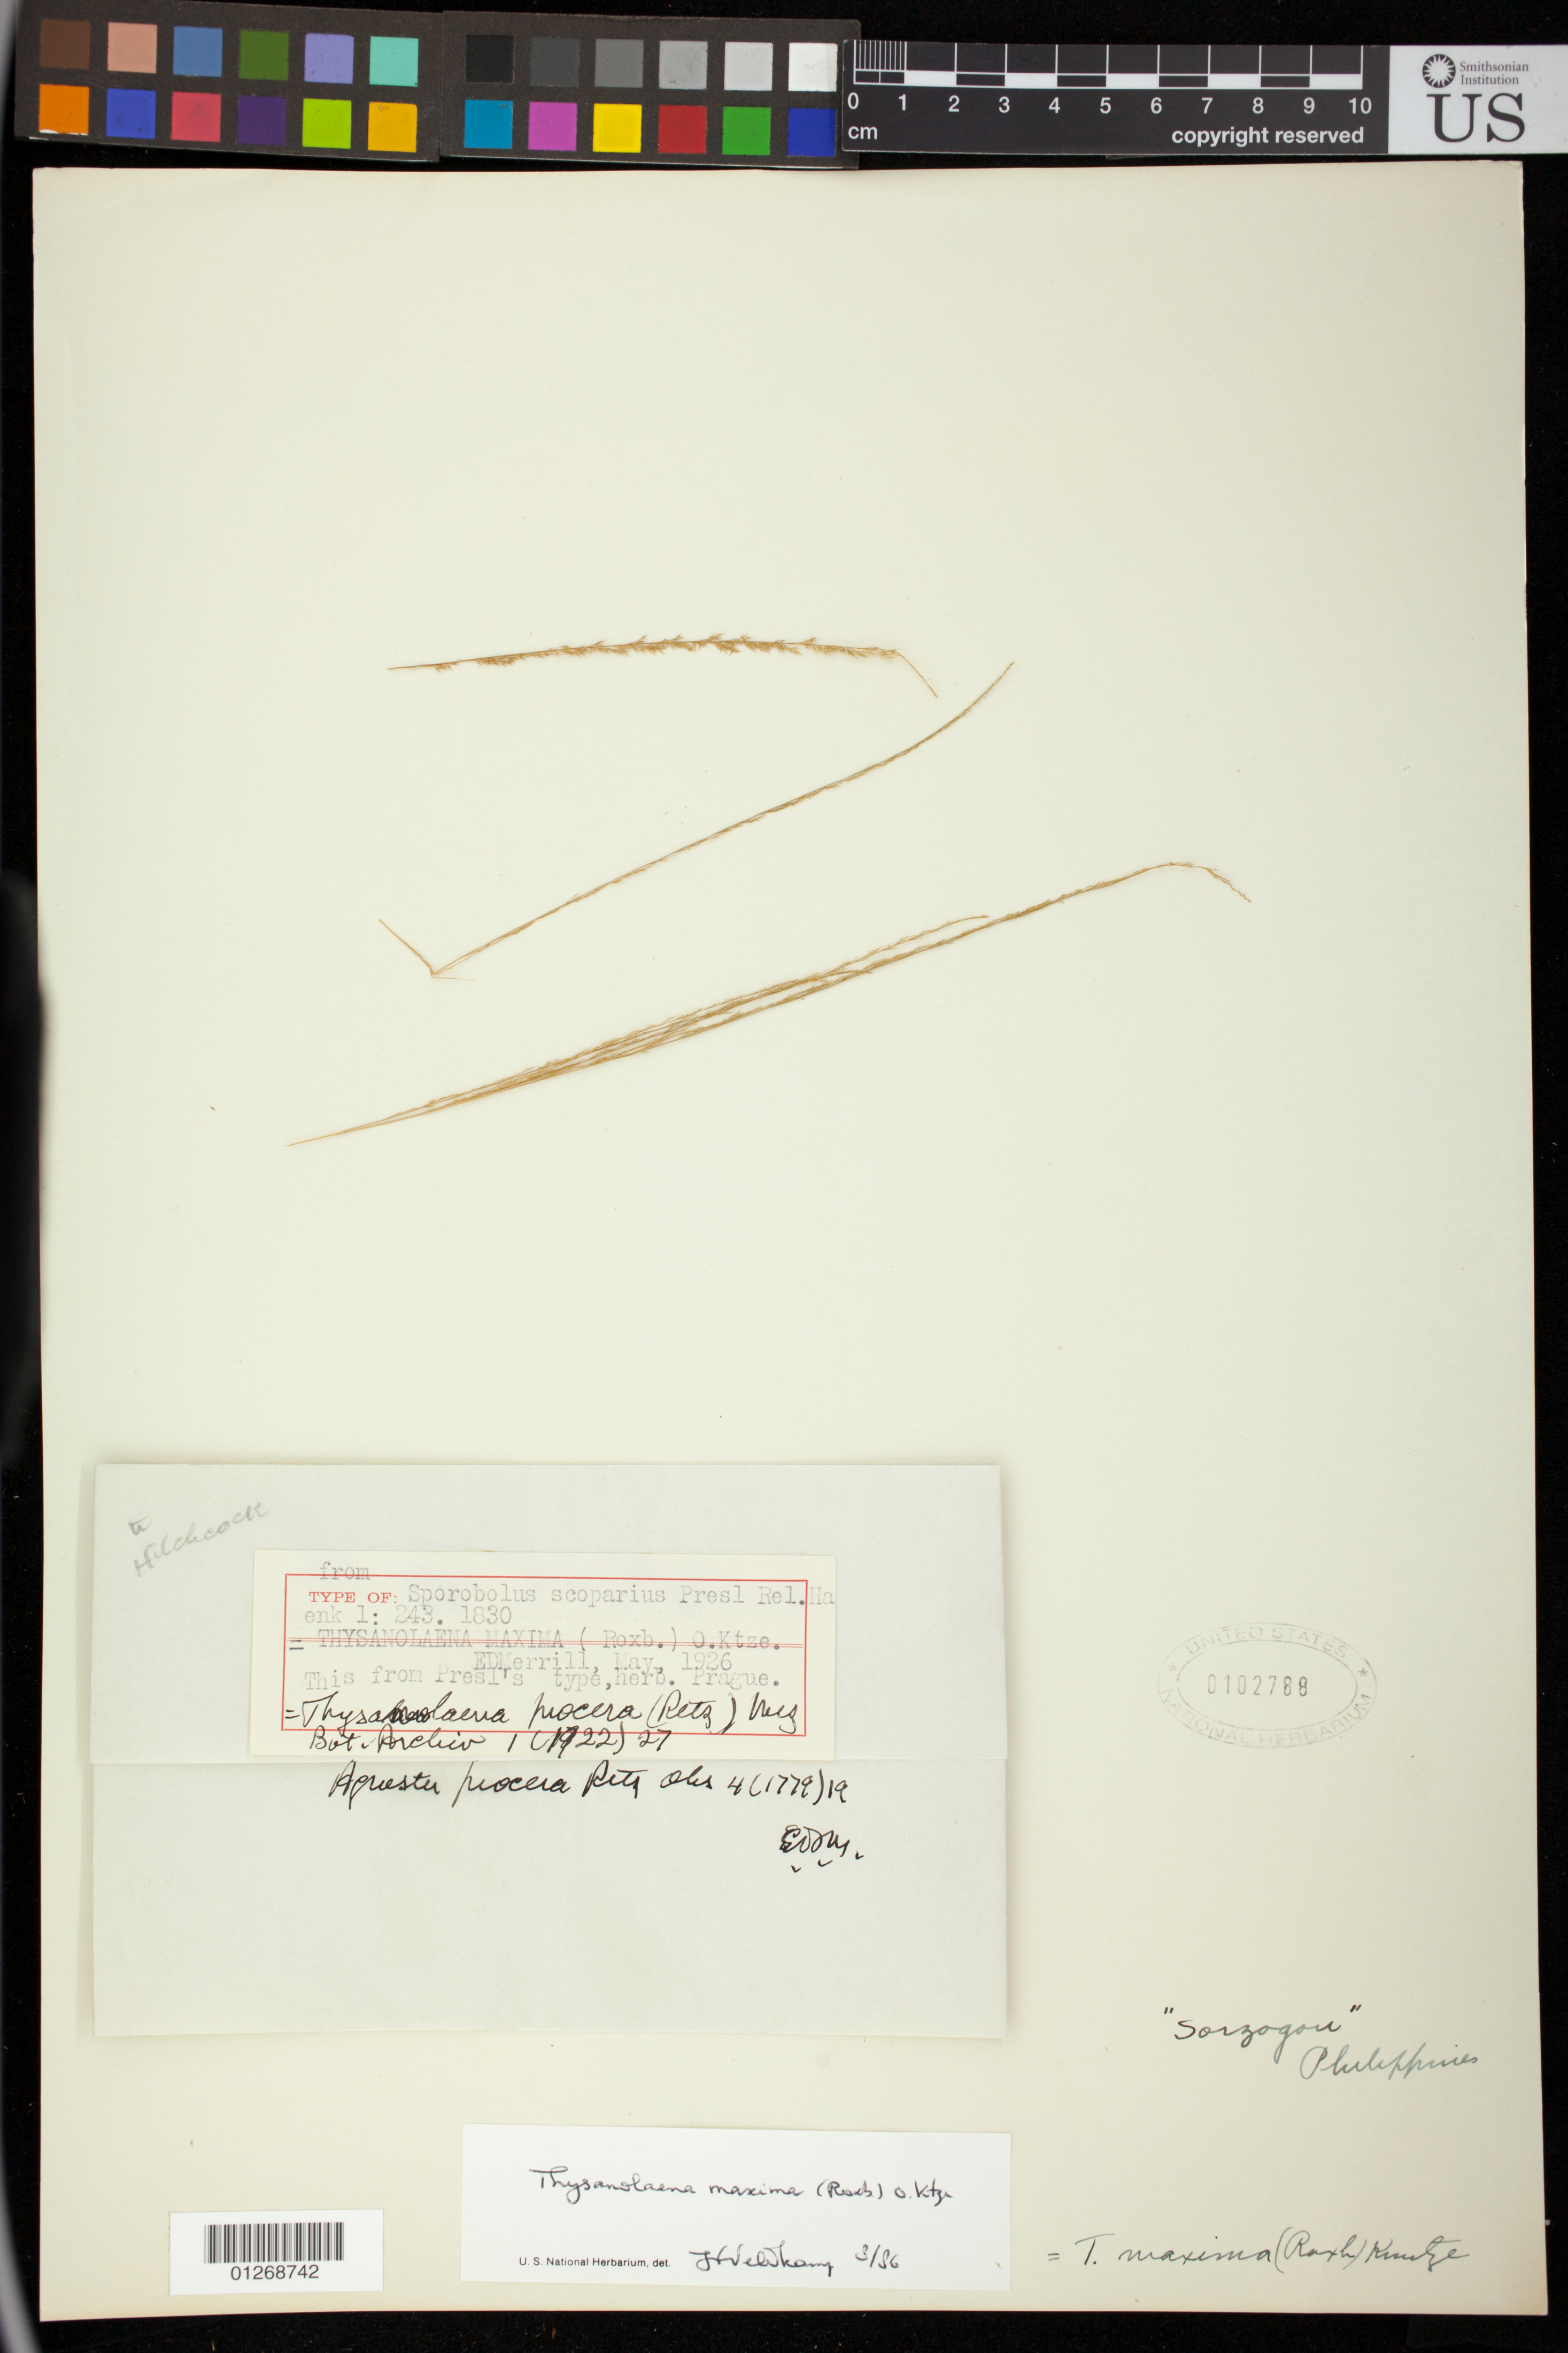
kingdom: Plantae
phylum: Tracheophyta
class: Liliopsida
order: Poales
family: Poaceae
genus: Sporobolus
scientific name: Sporobolus scoparius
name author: J. Presl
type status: Isotype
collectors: T. P. X. Haenke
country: Philippines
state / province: Bicol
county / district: Sorsogon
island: Luzon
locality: Sorsogon.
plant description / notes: Fragmentary material of type specimen ex herb. Prague.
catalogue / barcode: US 102788